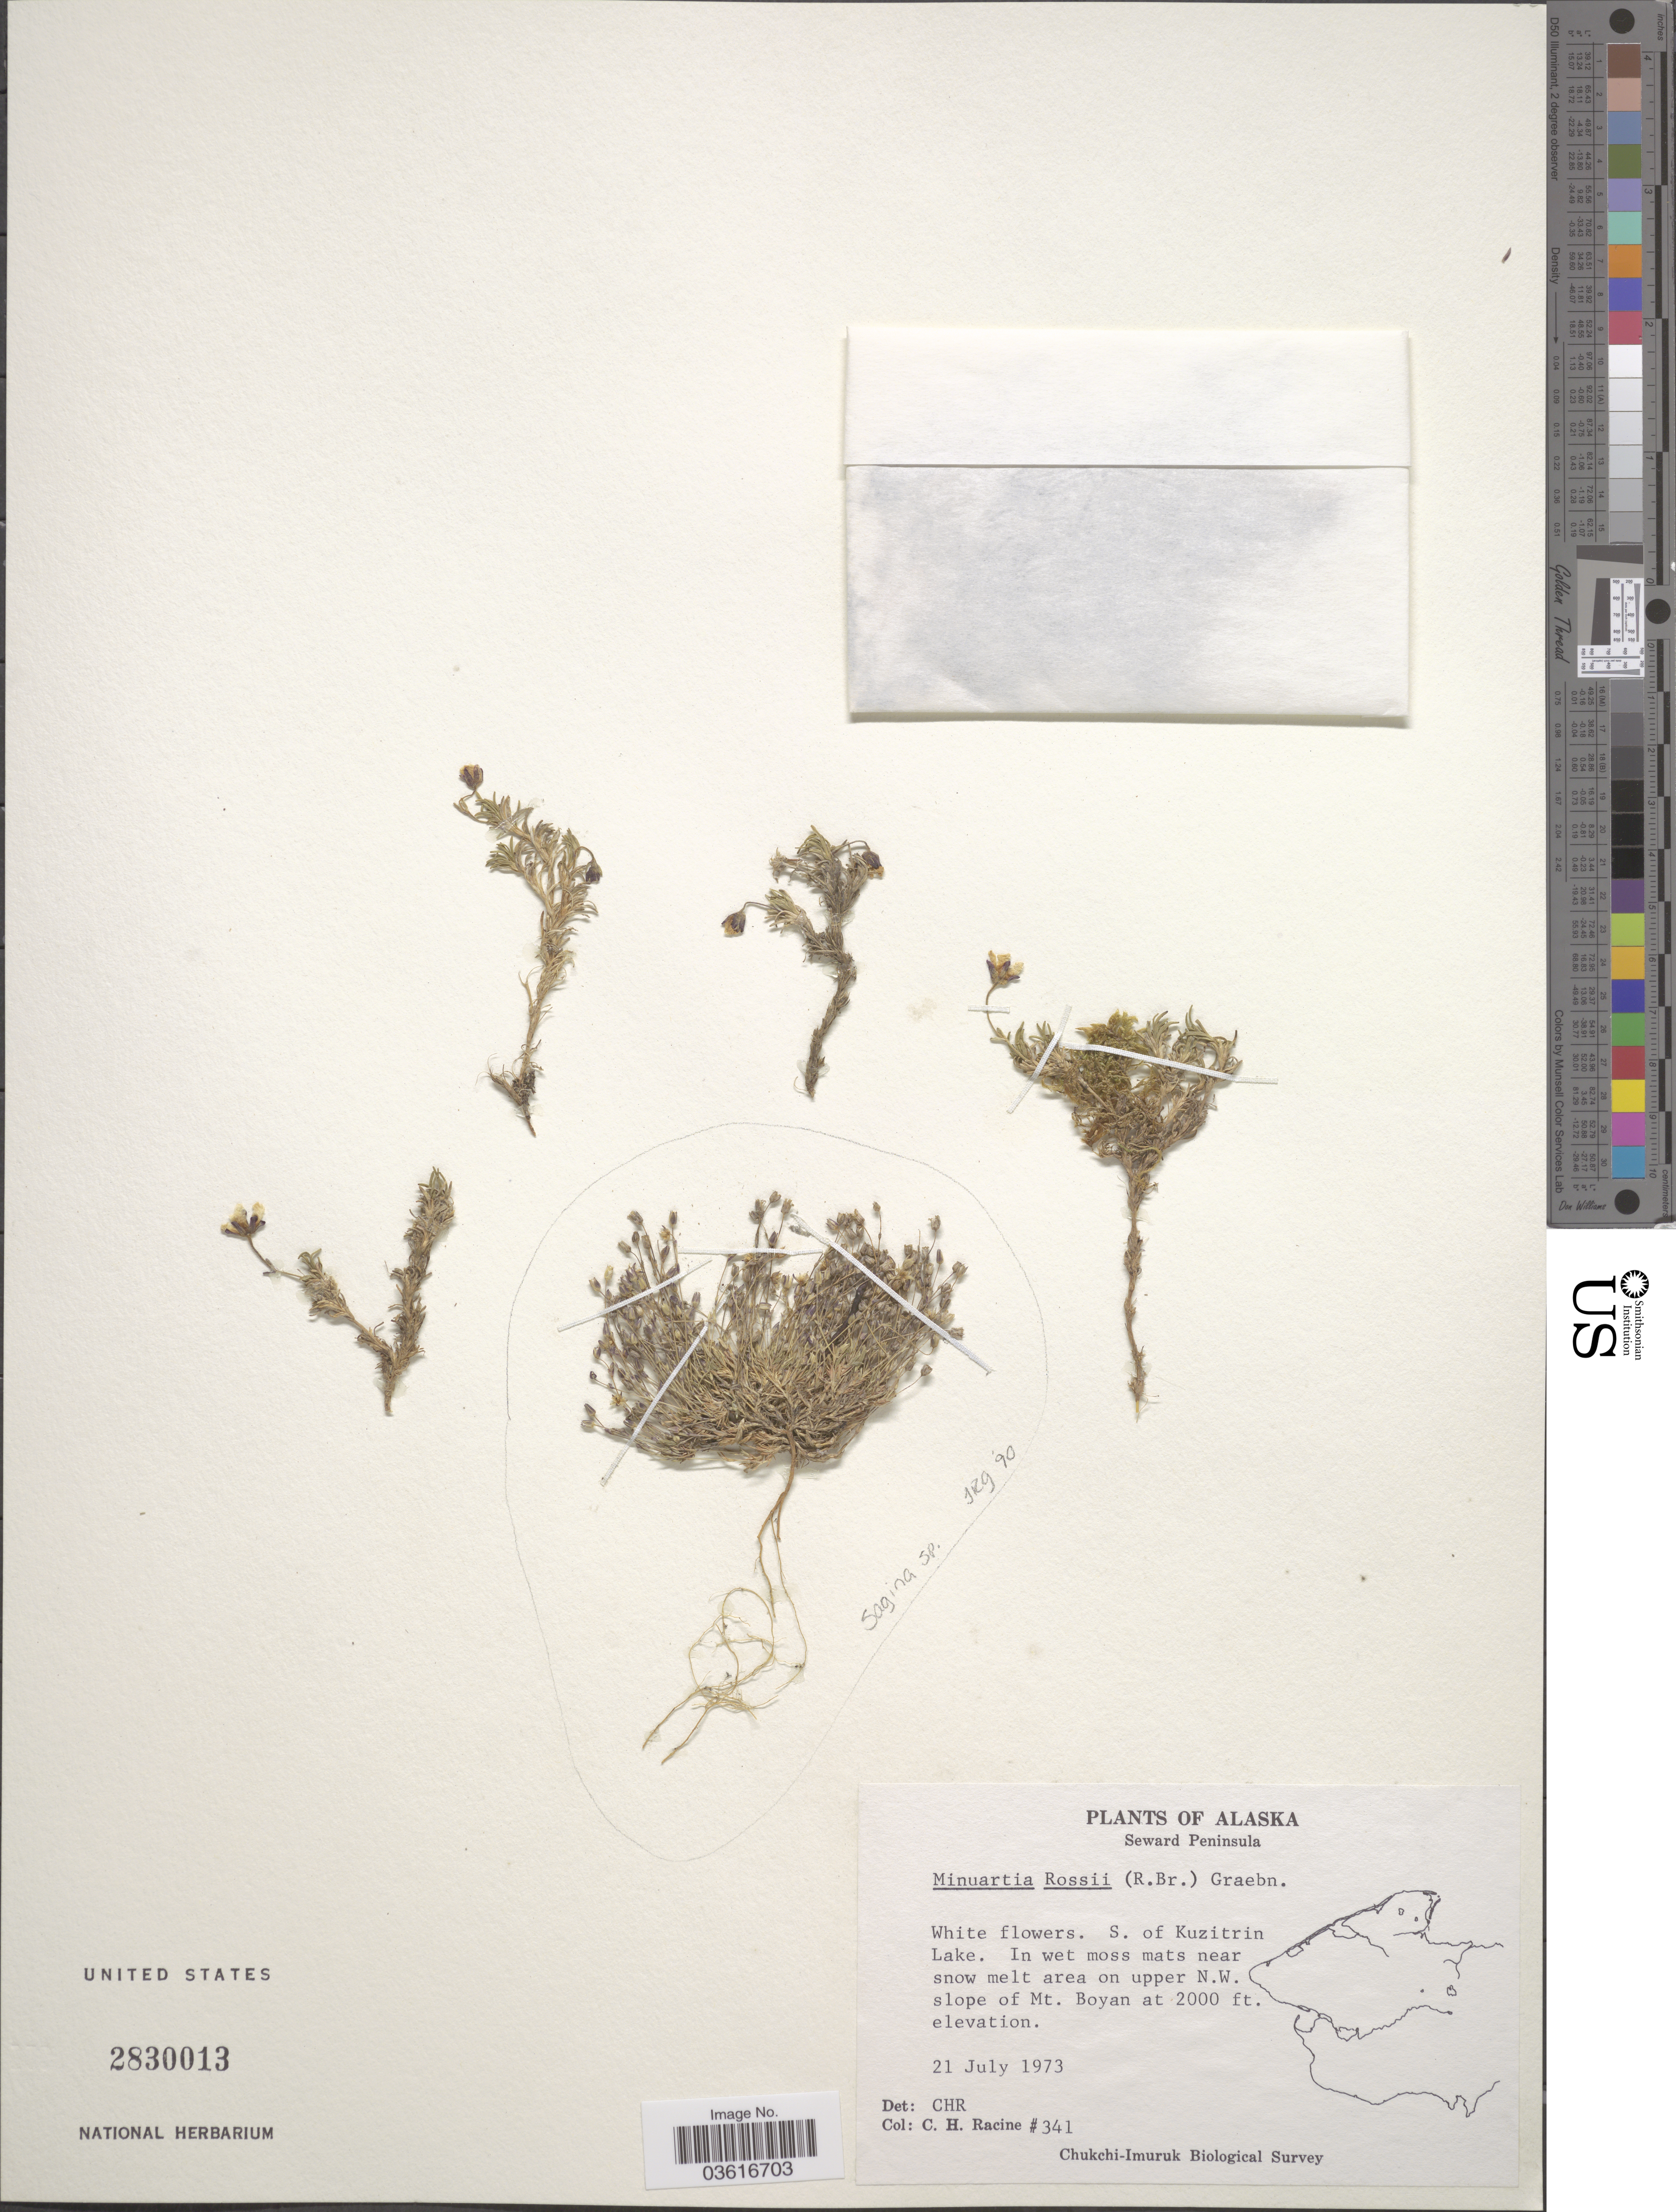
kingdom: Plantae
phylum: Tracheophyta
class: Magnoliopsida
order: Caryophyllales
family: Caryophyllaceae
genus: Minuartia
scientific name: Minuartia rossii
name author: (R. Br. ex Richardson) Graebn.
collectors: C. Racine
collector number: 341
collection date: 1973-07-21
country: United States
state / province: Alaska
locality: Seward Peninsula. S. of Kuzitrin Lake. Near snow melt area on upper N.W. slope of Mt. Boyan.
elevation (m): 610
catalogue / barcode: US 2830013